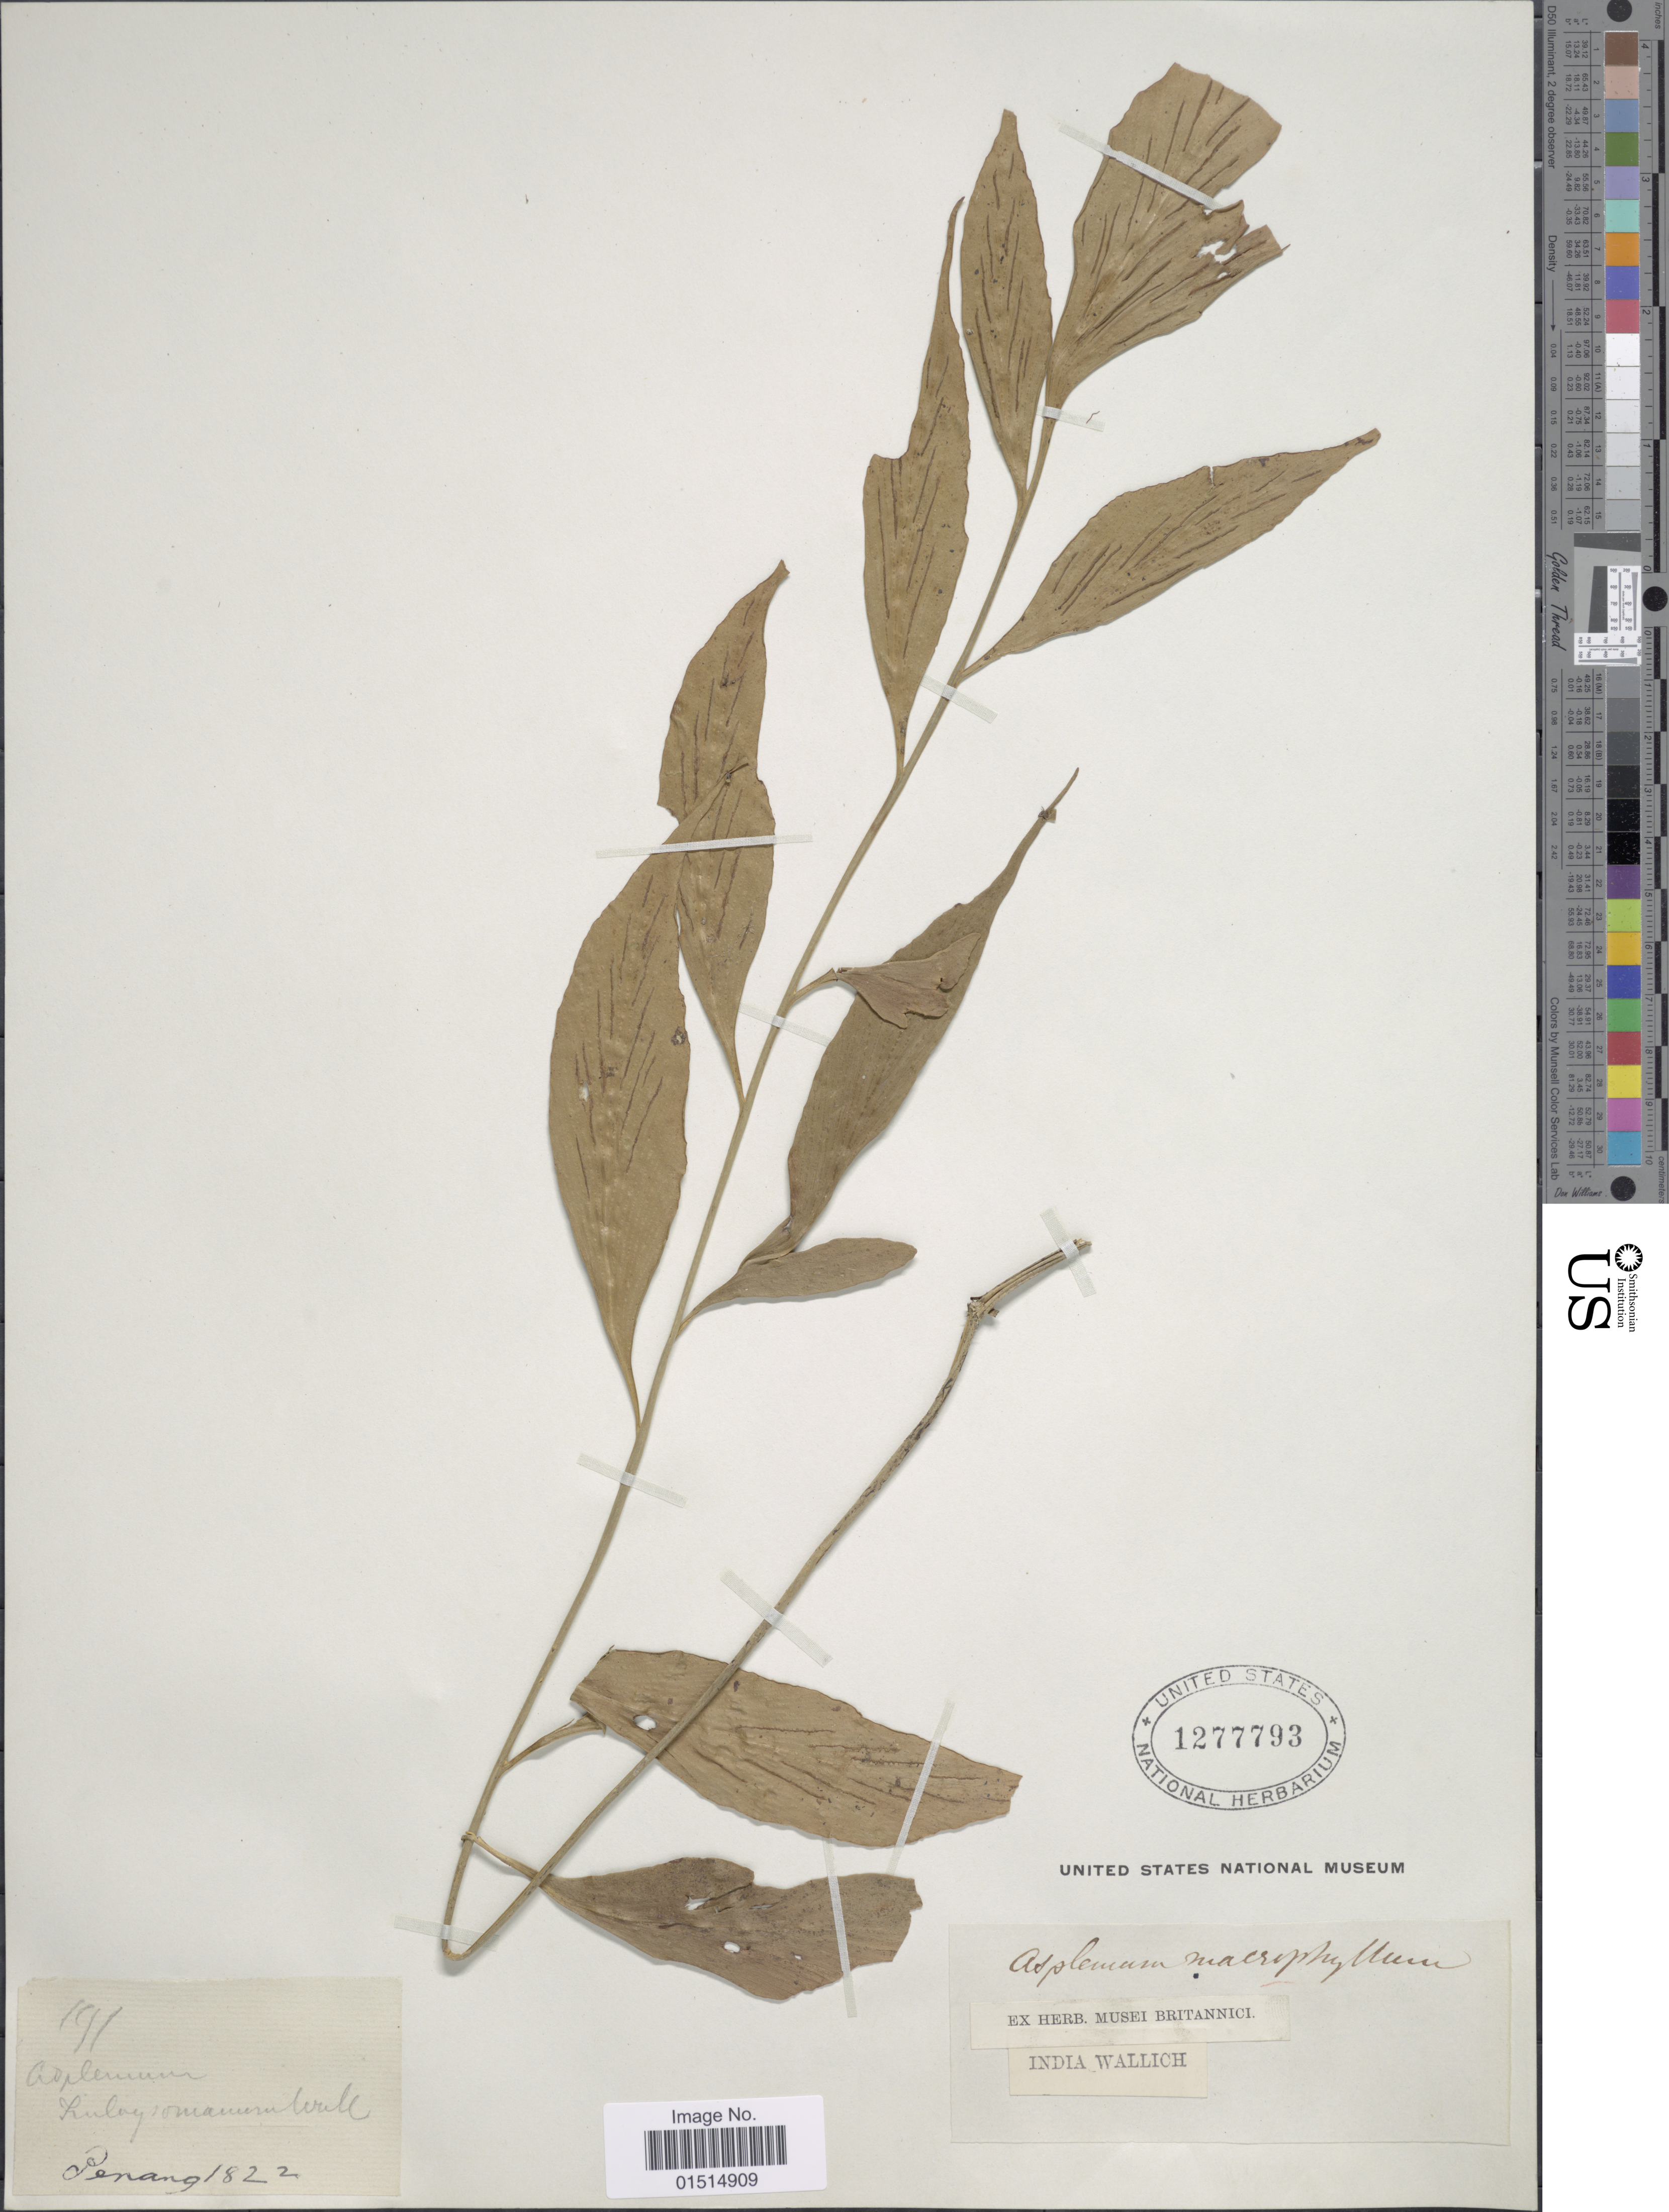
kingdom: Plantae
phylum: Tracheophyta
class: Polypodiopsida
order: Polypodiales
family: Aspleniaceae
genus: Asplenium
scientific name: Asplenium finlaysonianum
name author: Wall. ex Hook.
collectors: -- Wallich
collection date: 1822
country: Malaysia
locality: Penang.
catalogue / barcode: US 1277793